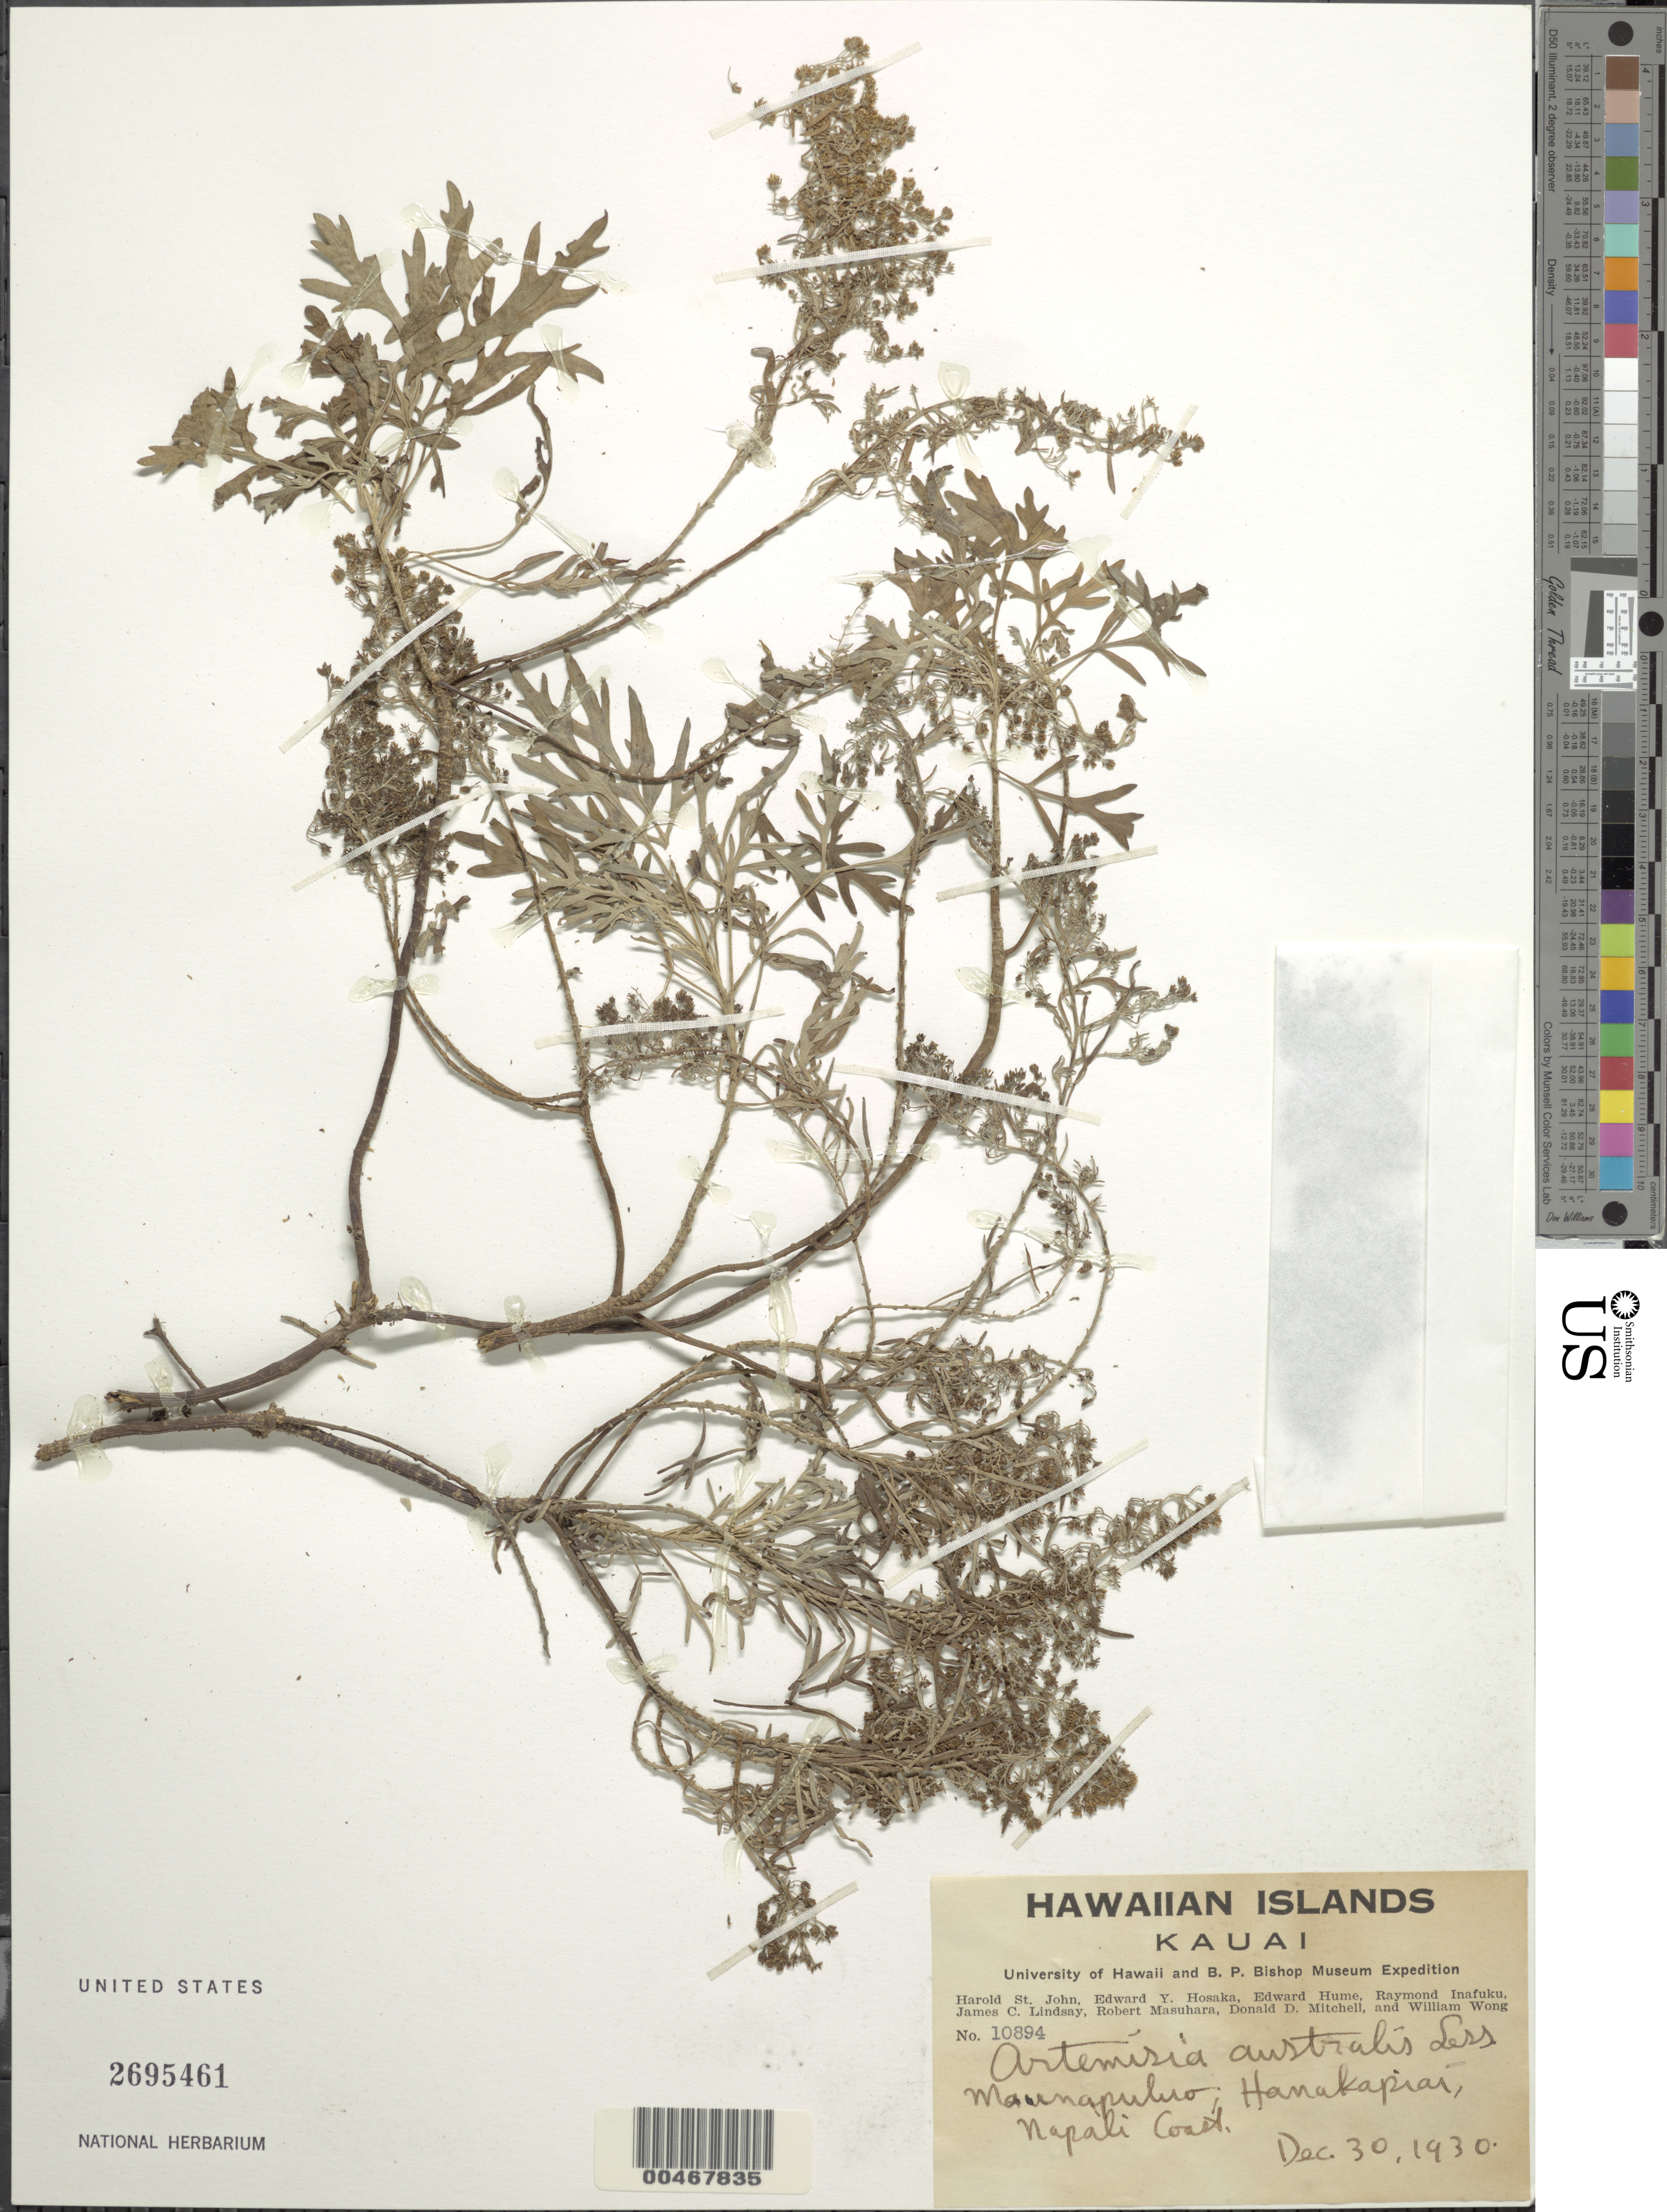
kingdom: Plantae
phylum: Tracheophyta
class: Magnoliopsida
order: Asterales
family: Asteraceae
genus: Artemisia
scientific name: Artemisia australis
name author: Less.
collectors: H. St. John, E. Y. Hosaka, E. Hume & R. Inafuku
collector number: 10894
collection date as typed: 30 Dec 1930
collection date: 1930-12-30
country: United States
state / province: Hawaii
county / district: Kauai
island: Kaua'i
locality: Maunapuluo, Hanakapiai, Napali Coast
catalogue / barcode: US 2695461